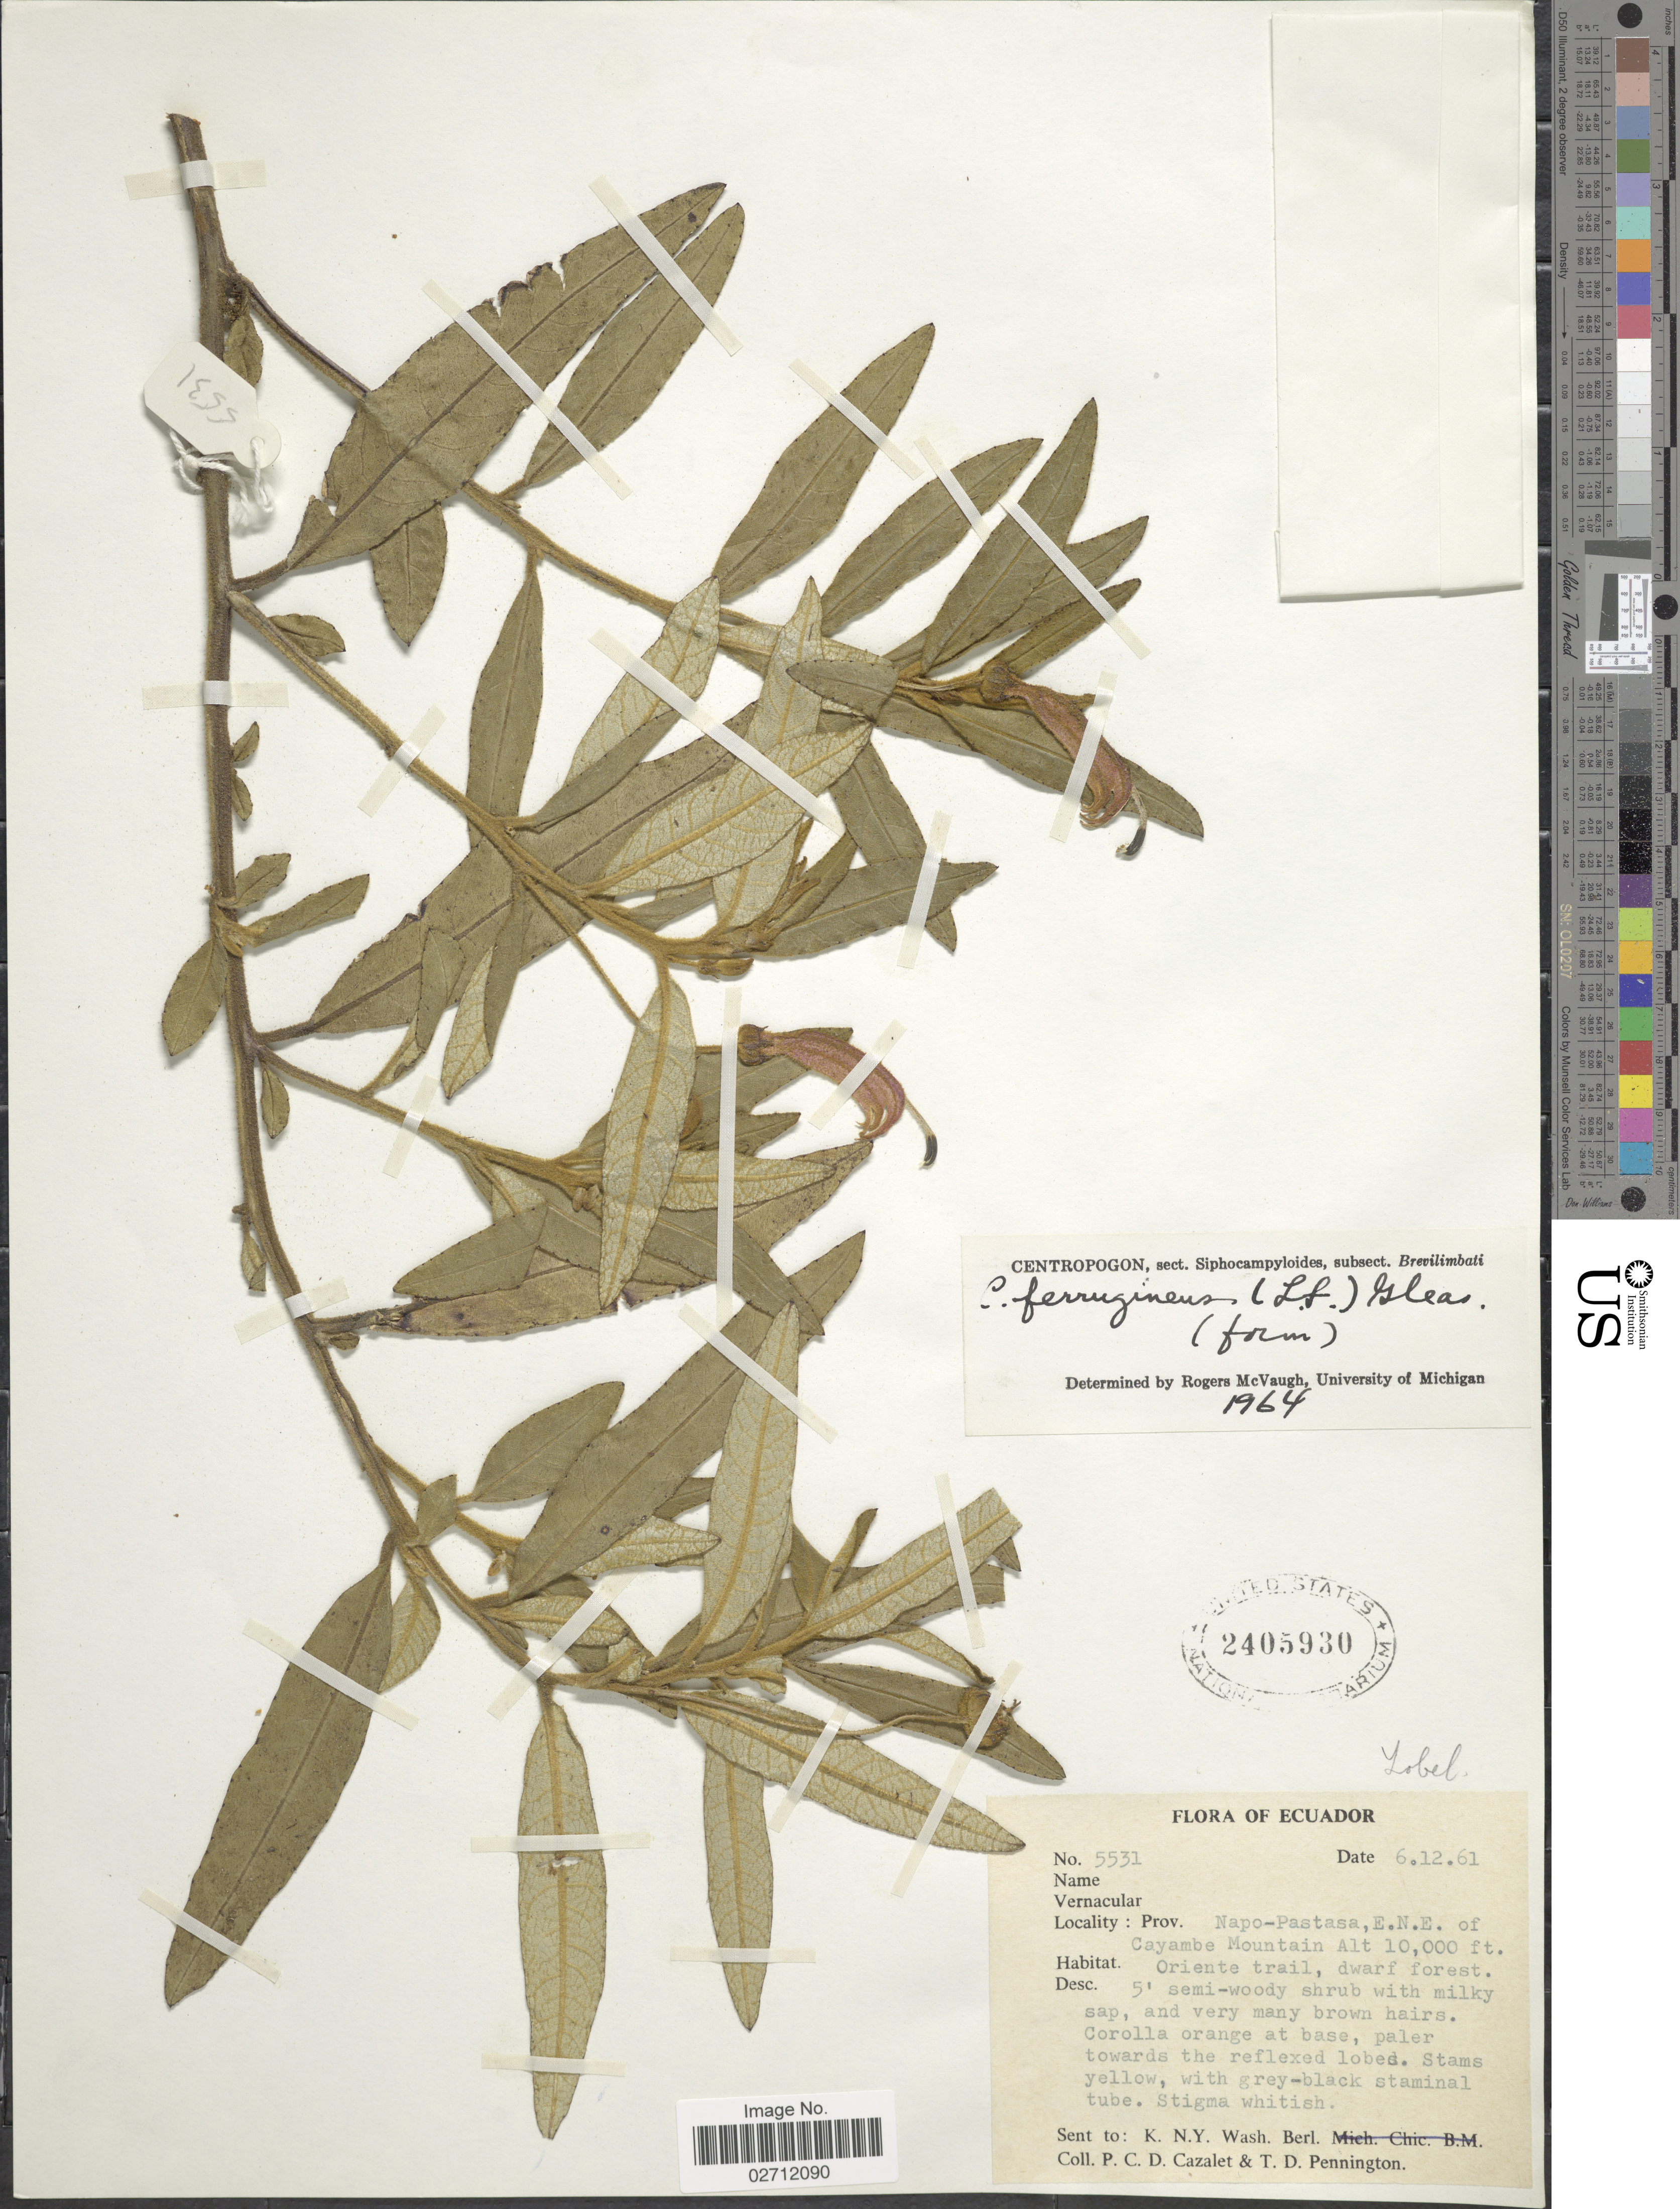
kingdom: Plantae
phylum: Tracheophyta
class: Magnoliopsida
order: Asterales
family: Campanulaceae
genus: Centropogon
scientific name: Centropogon ferrugineus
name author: (L. f.) Gleason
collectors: P. C. D. Cazalet & T. D. Pennington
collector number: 5531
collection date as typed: Transcribed d/m/y: 6/12/61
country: Ecuador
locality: Prov. Napo-Pastaza, E.N.E. of Cayambe Mountain, Oriente trail.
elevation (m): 3048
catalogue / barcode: US 2405930